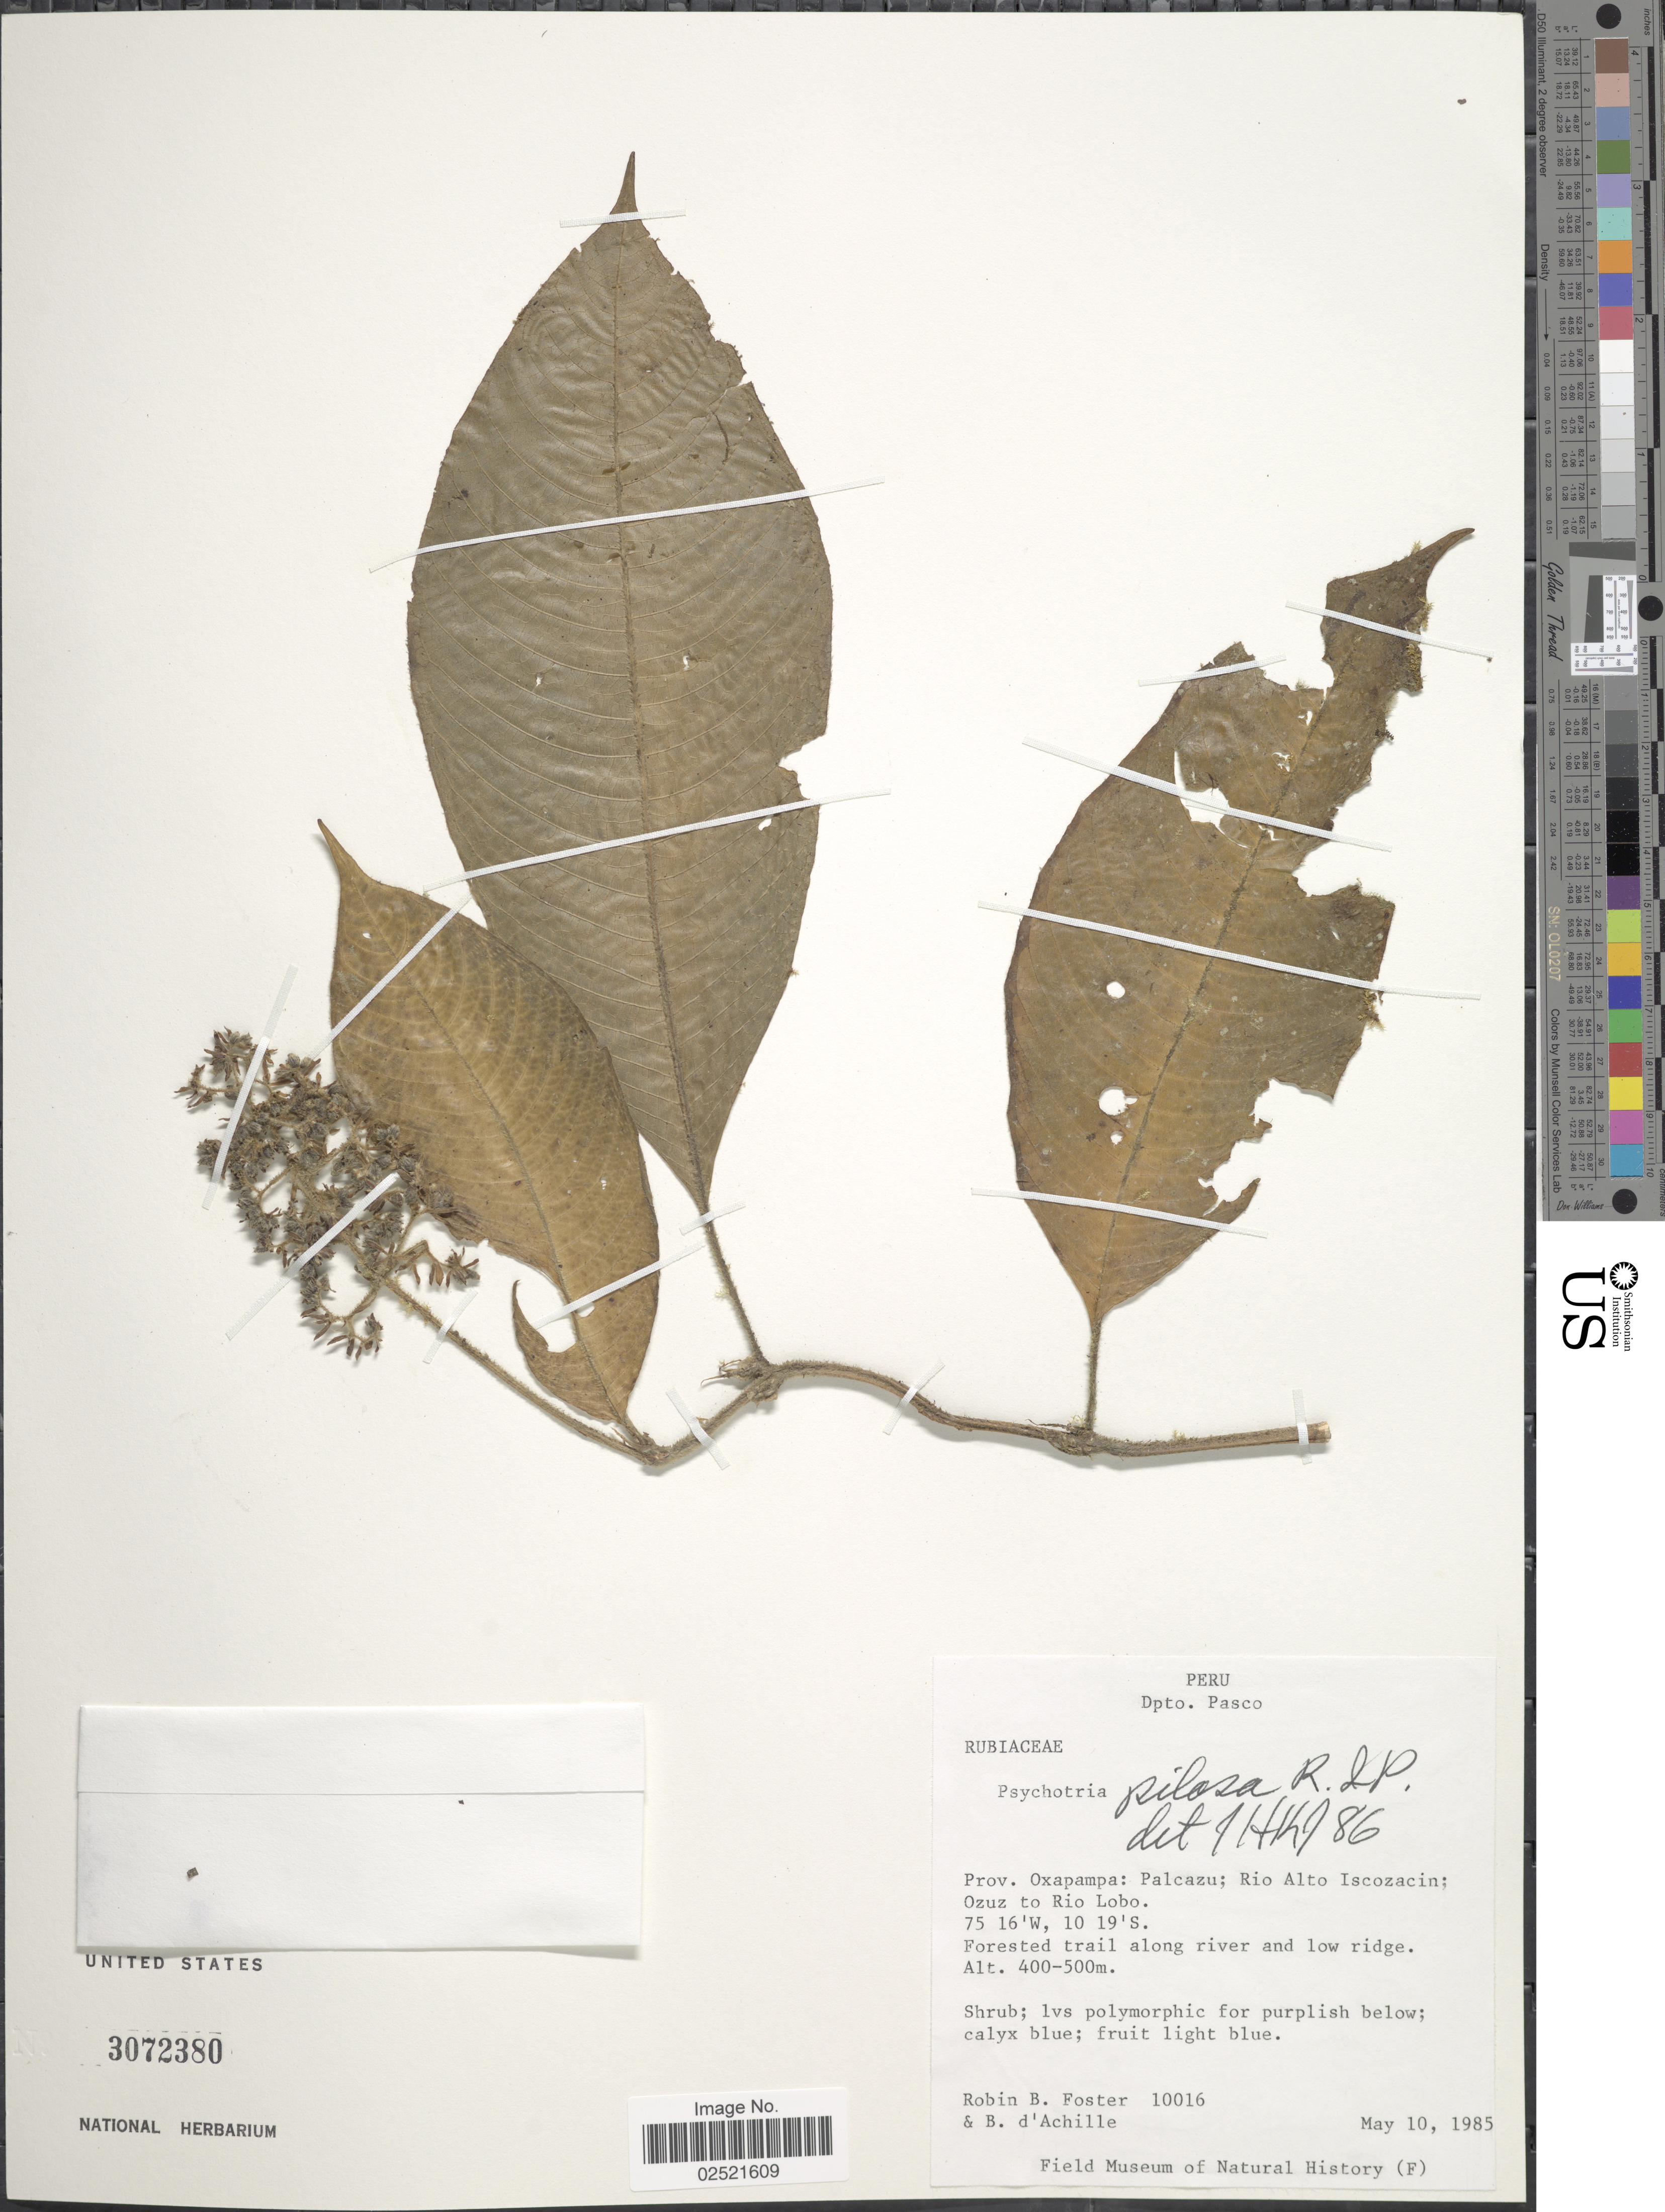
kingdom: Plantae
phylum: Tracheophyta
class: Magnoliopsida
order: Gentianales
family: Rubiaceae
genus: Psychotria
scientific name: Psychotria pilosa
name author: Ruiz & Pav.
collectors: R. B. Foster & B. d'Achille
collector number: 10016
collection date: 1985-05-10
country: Peru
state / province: Pasco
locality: Prov. Oxapampa, Palcazu, Rio Alto Iscozacin, Ozuz to Rio Lobo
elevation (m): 400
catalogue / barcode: US 3072380